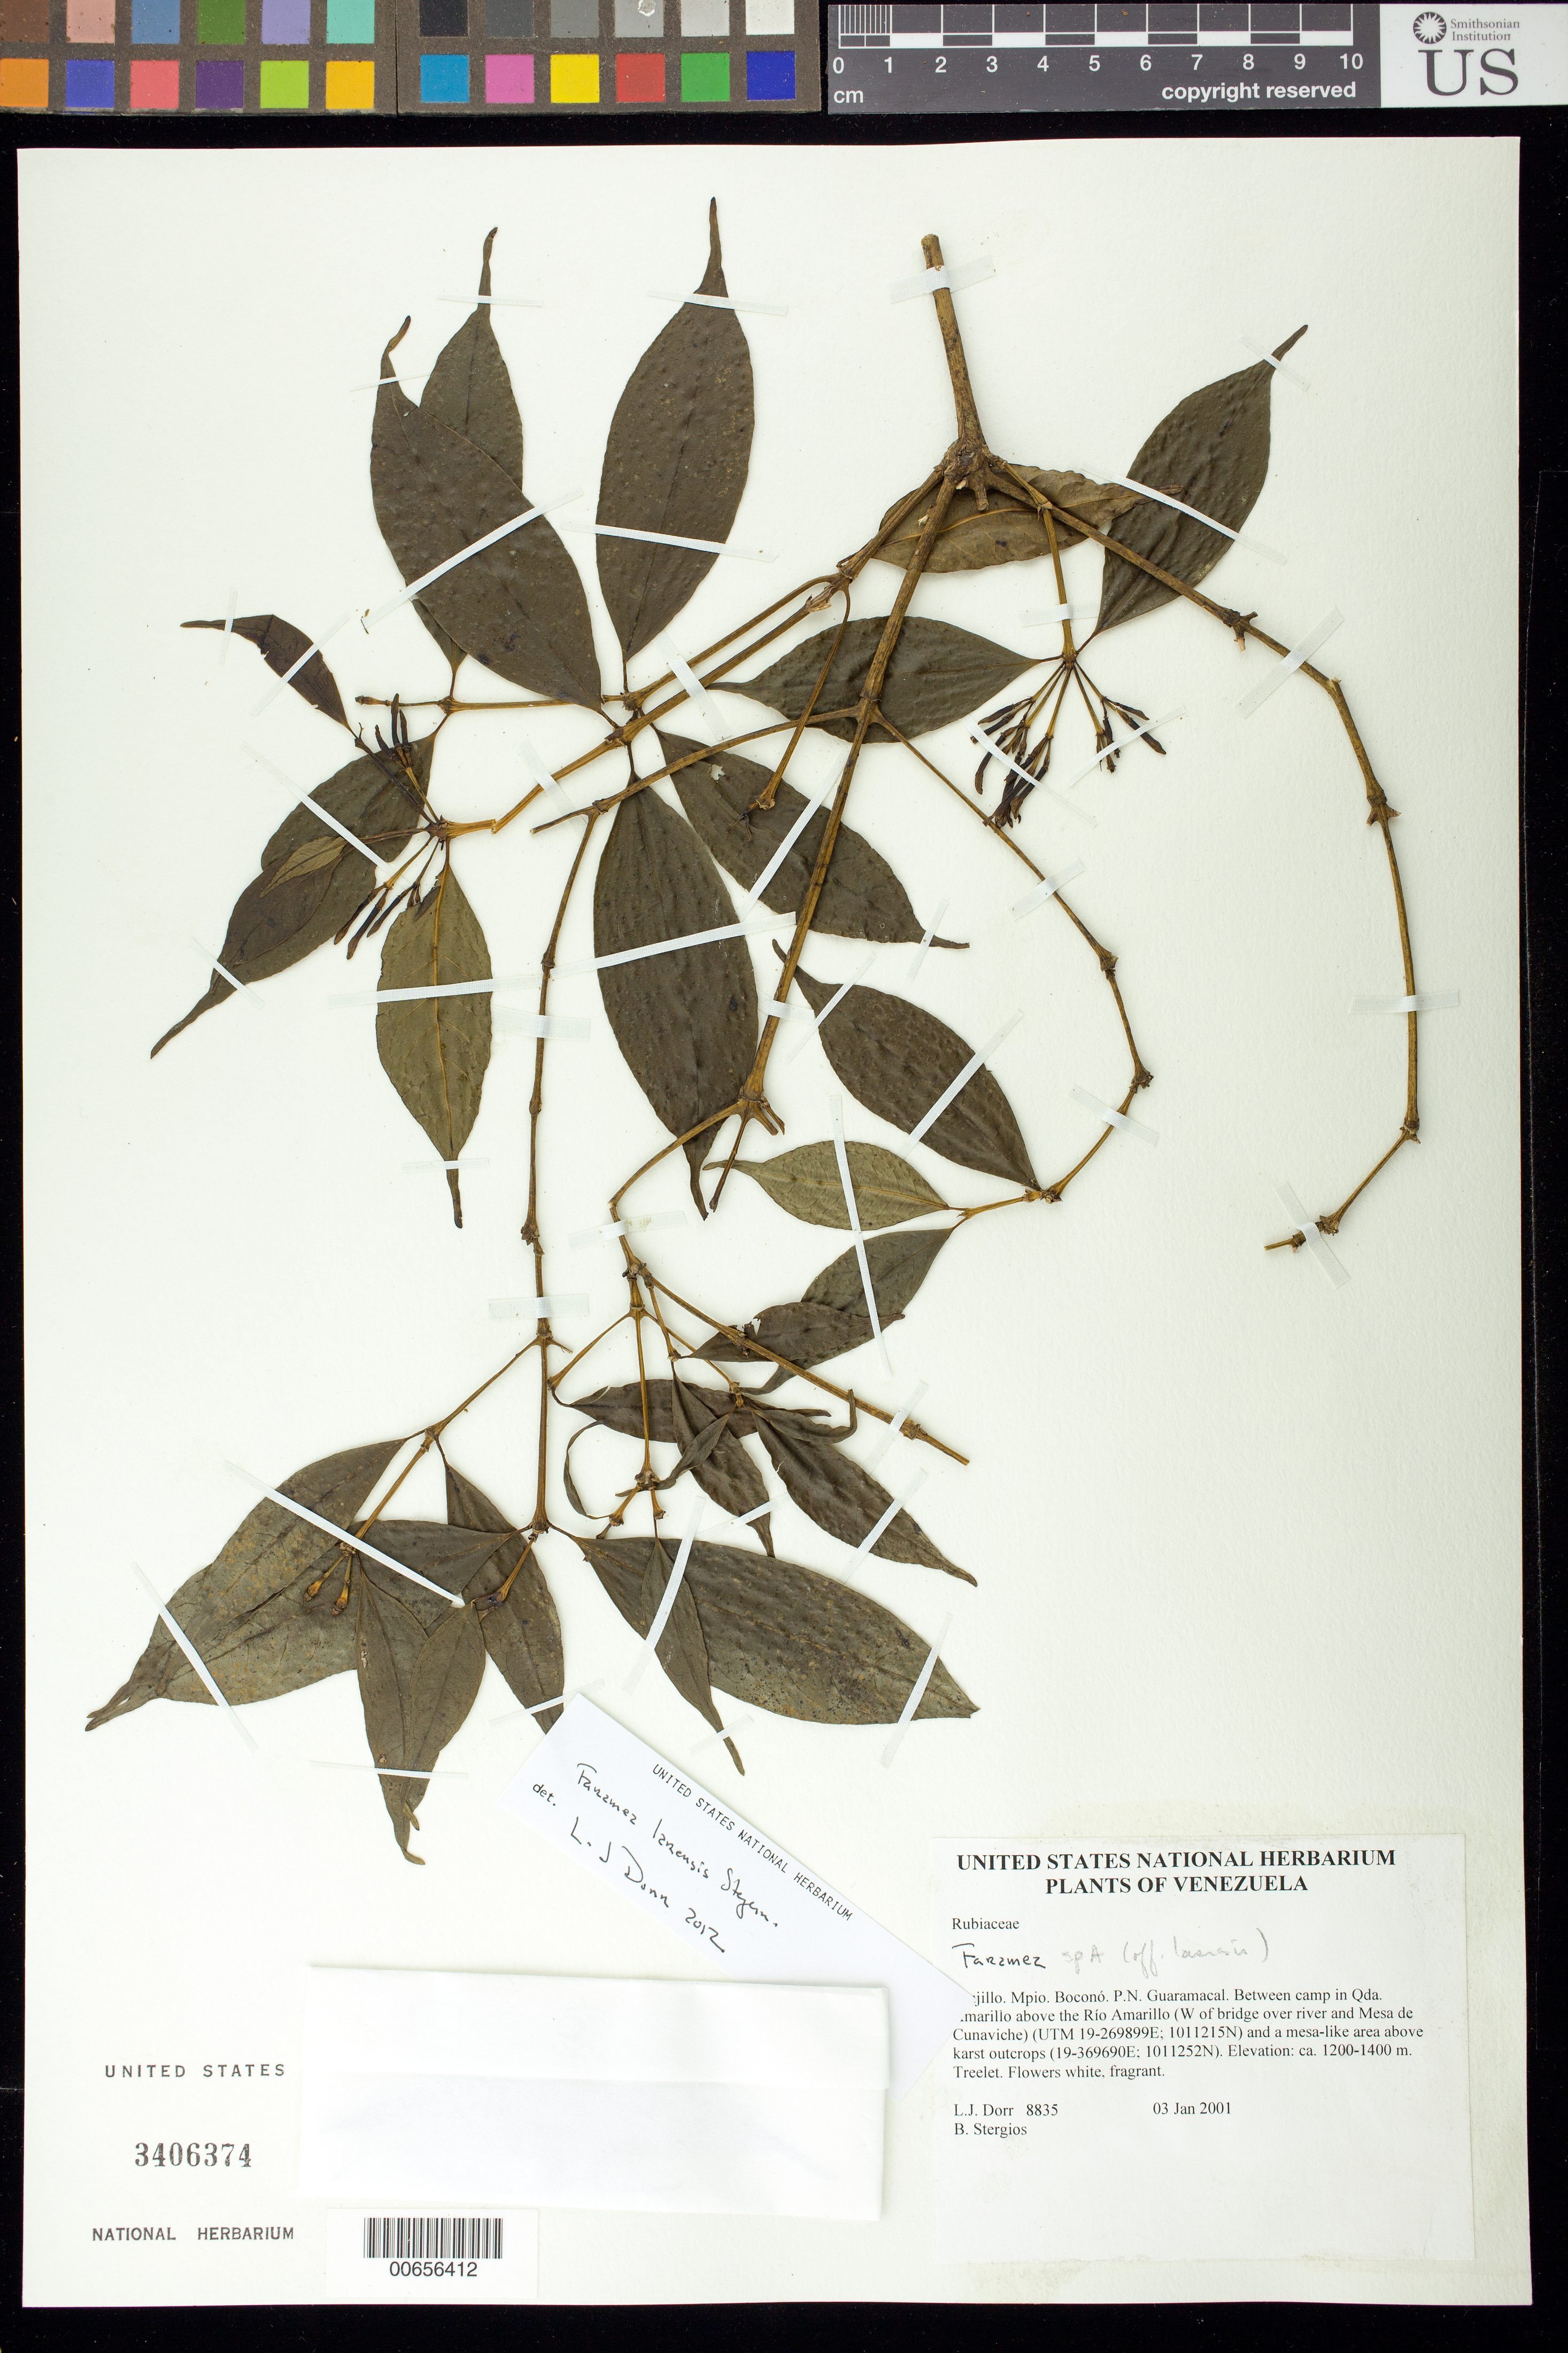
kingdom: Plantae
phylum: Tracheophyta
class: Magnoliopsida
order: Gentianales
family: Rubiaceae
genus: Faramea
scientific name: Faramea sp.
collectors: L. J. Dorr & B. G. Stergios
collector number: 8835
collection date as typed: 03 Jan 2001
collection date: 2001-01-03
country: Venezuela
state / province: Trujillo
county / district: Boconó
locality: Parque Nacional Guaramacal. Between camp in Qda Amarillo above Río Amarillo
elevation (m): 1200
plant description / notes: MO, PORT, US, VEN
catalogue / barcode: US 3406374